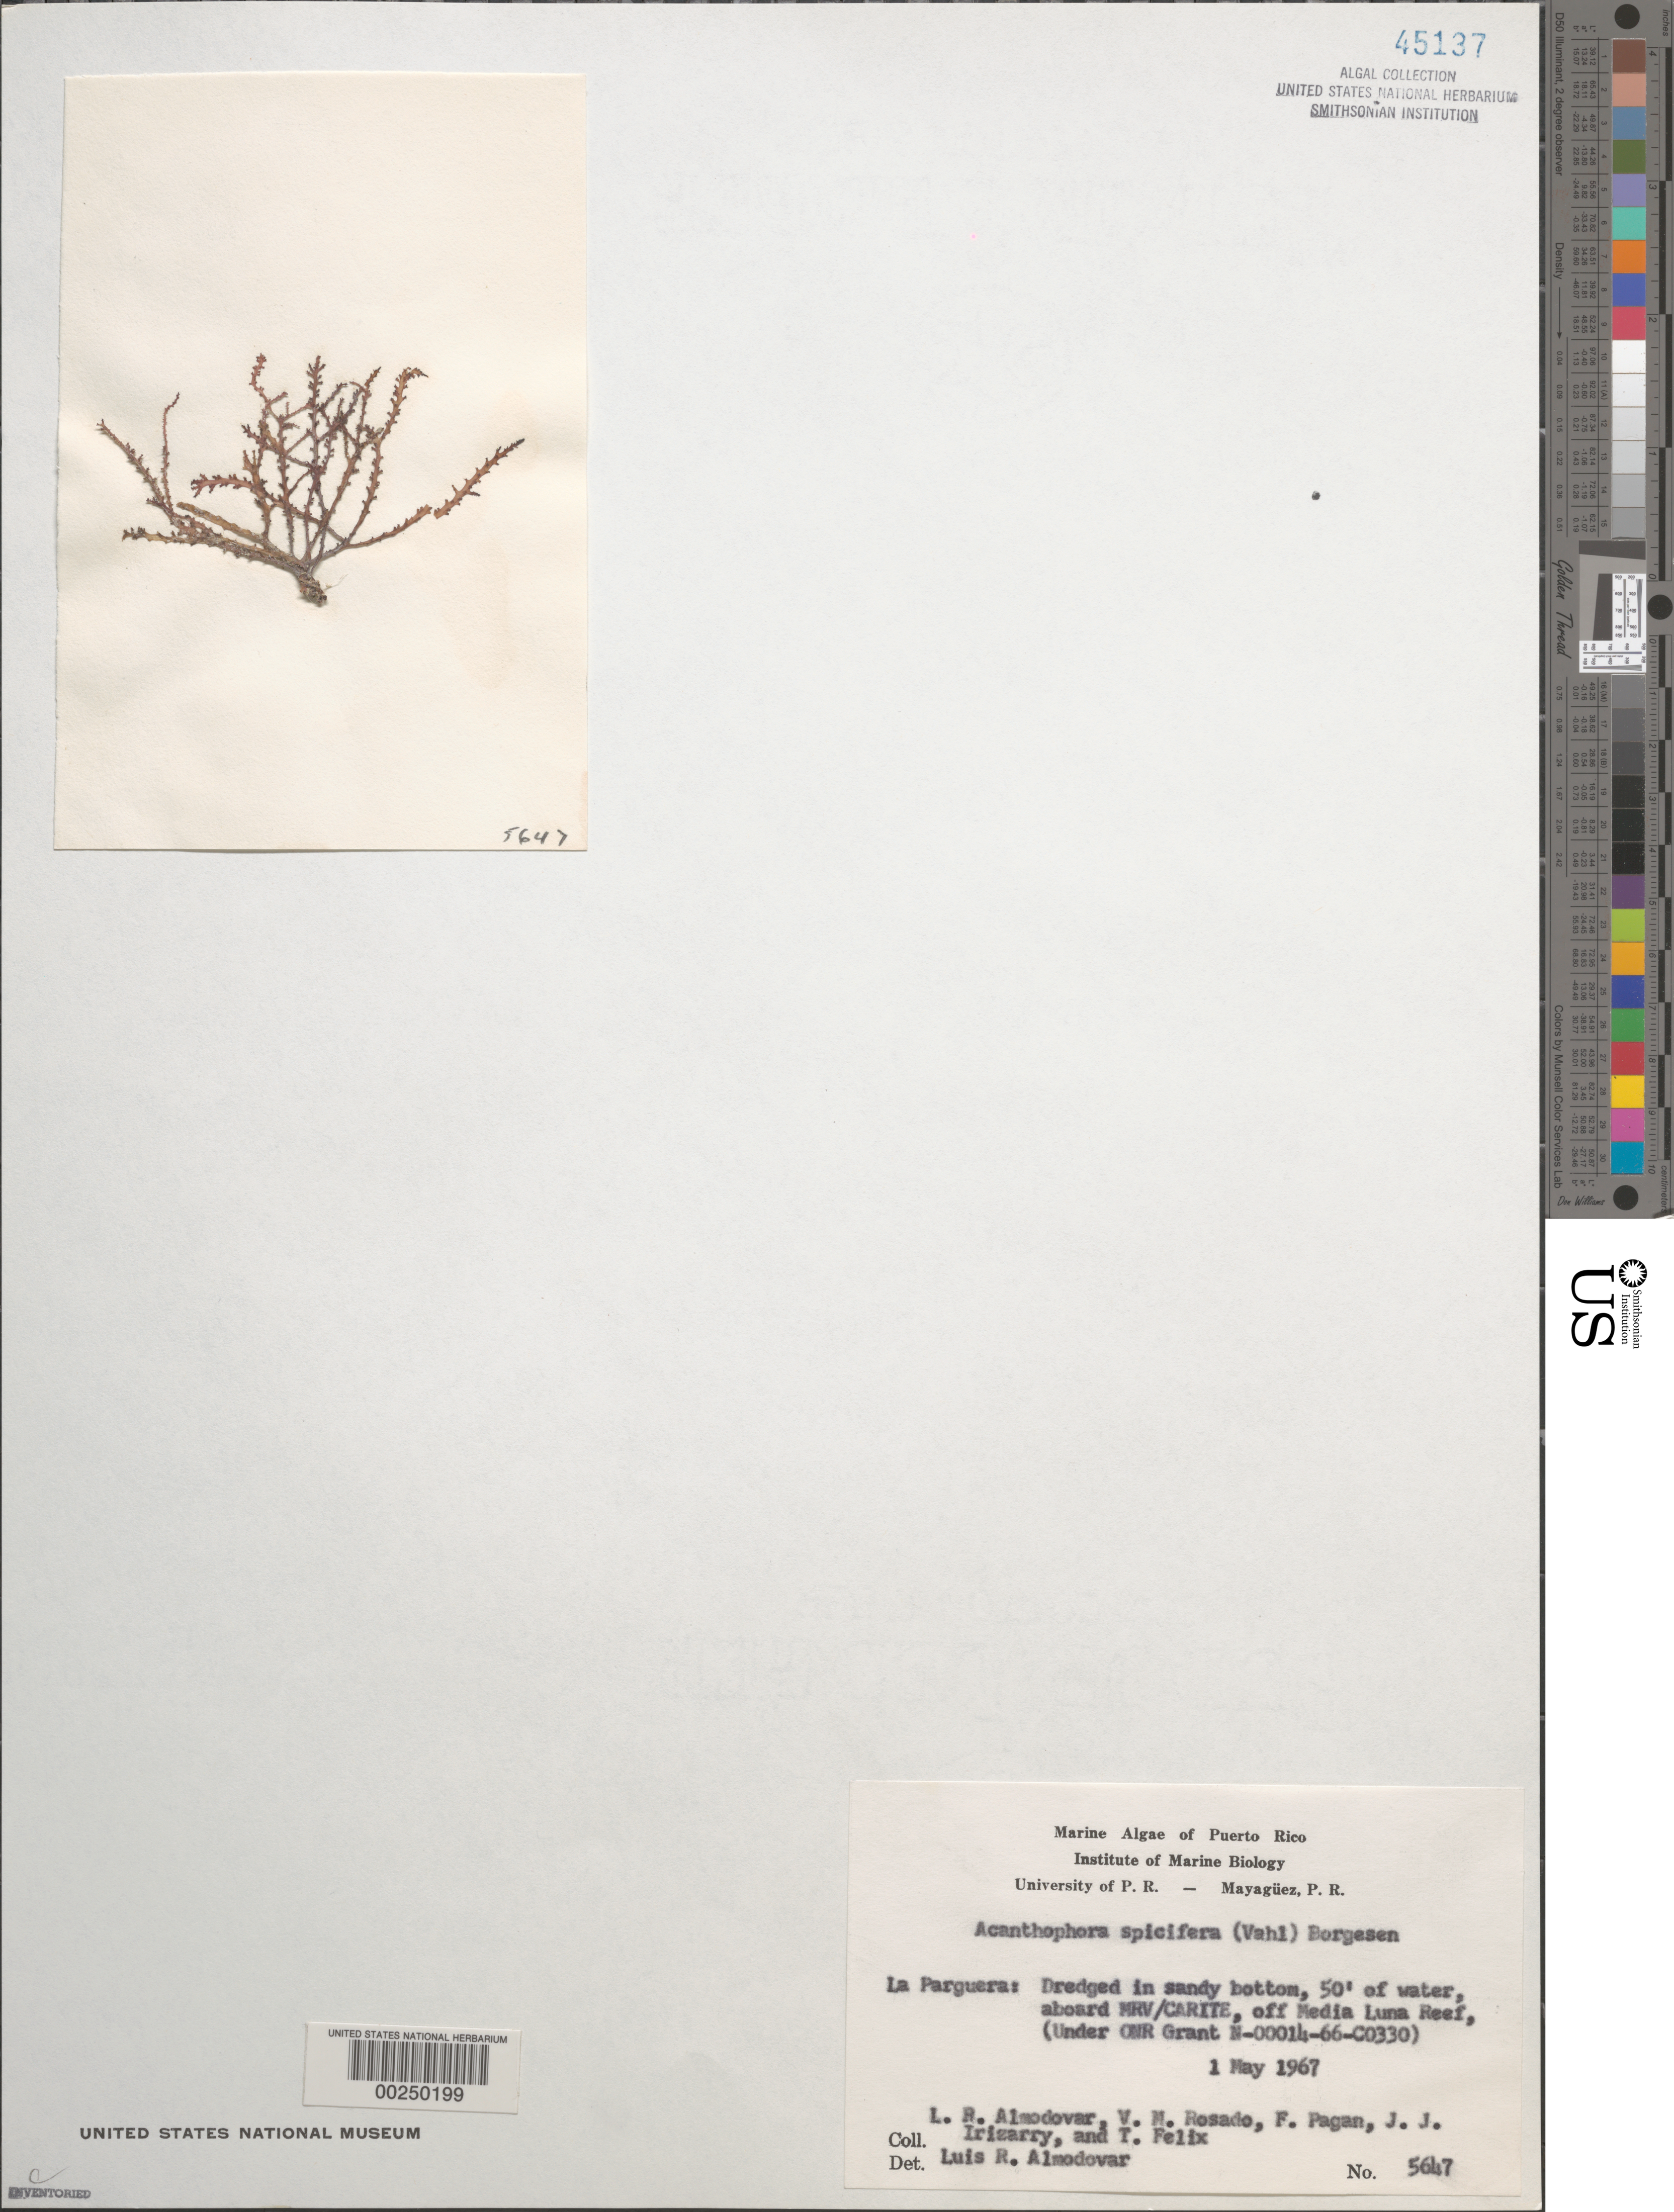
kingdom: Plantae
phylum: Rhodophyta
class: Florideophyceae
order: Ceramiales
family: Rhodomelaceae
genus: Acanthophora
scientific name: Acanthophora spicifera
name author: (Vahl) Børgesen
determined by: Almodovar, L. R.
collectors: L. Almodovar, V. Rosado, F. Pagan, J. Irizarry & T. Felix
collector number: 5647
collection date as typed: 01 May 1967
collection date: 1967-05-01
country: Puerto Rico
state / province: Lajas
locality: La Parguera, off Media Luna Reef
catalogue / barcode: US 45137